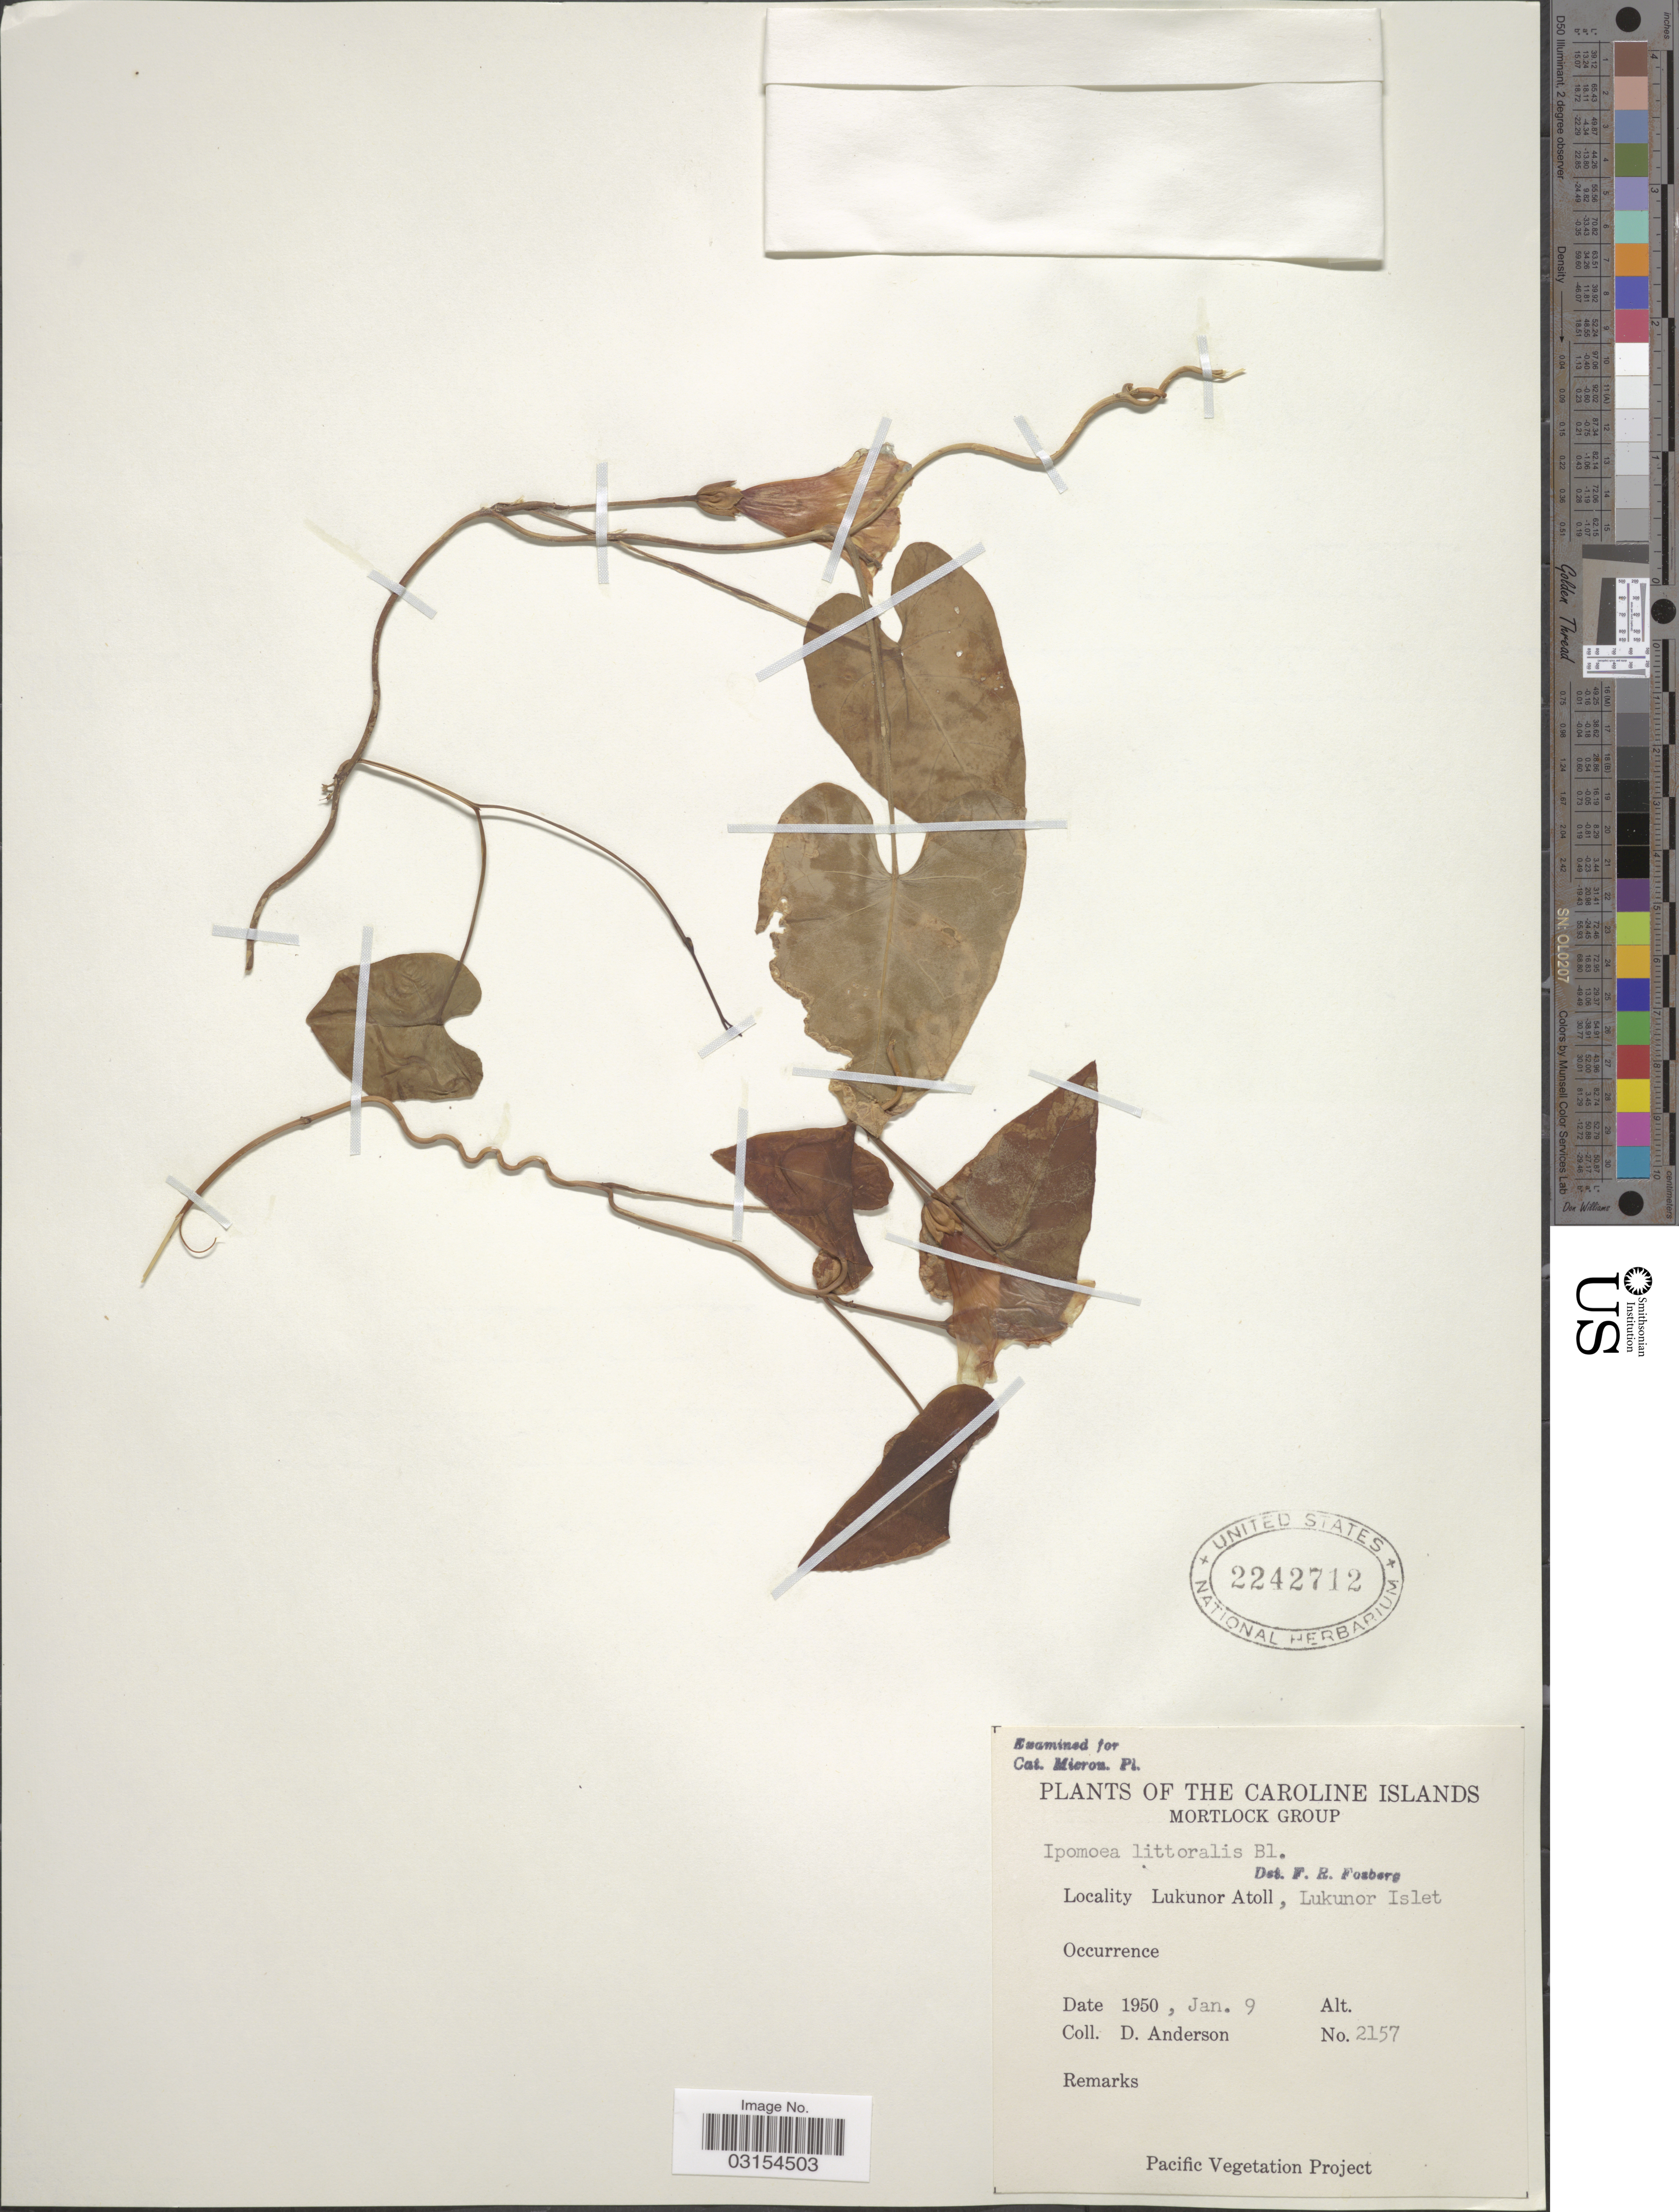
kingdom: Plantae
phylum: Tracheophyta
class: Magnoliopsida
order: Solanales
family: Convolvulaceae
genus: Ipomoea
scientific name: Ipomoea littoralis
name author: Blume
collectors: D. Anderson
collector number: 2157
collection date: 1950-01-09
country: Micronesia, Federated States of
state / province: Truk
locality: Caroline Islands. Mortlock Group. Lukunor Atoll, Lukunor Islet.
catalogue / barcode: US 2242712